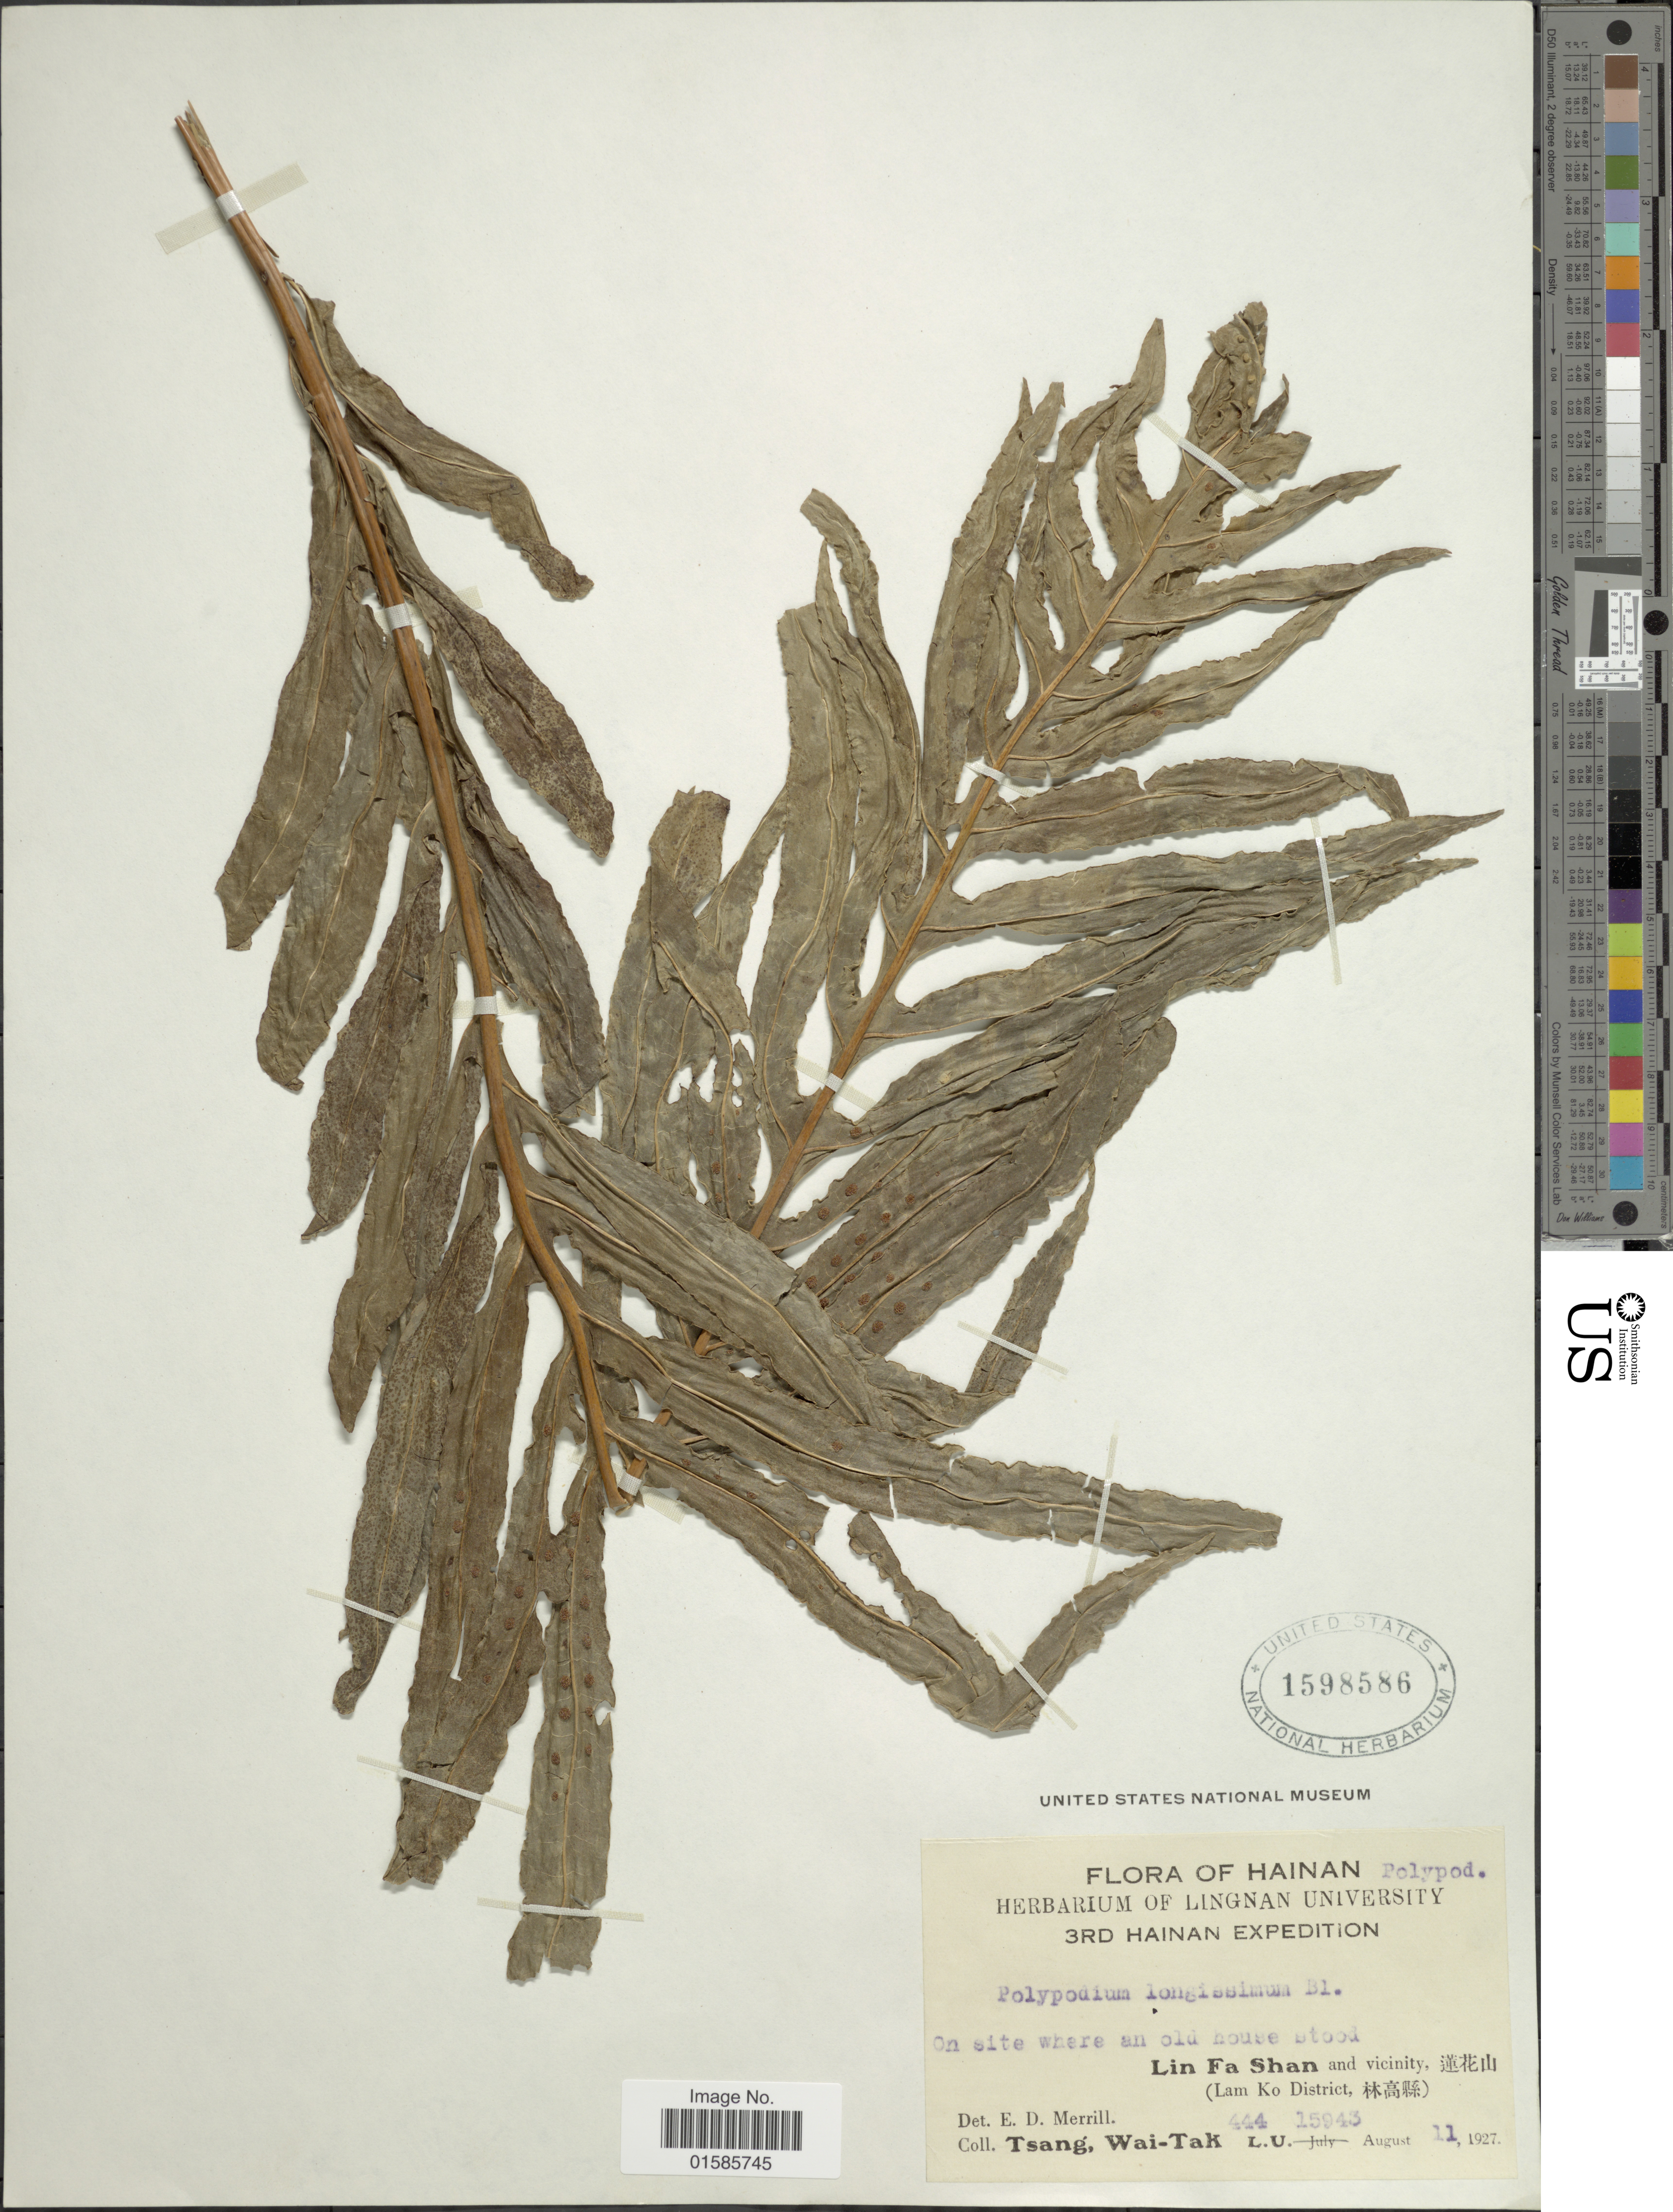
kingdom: Plantae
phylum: Tracheophyta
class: Polypodiopsida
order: Polypodiales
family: Polypodiaceae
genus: Microsorum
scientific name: Microsorum longissimum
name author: Fée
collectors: W. T. Tsang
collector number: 44/15943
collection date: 1927-08-11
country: China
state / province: Hainan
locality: Oite where an old house stoos, Lin Fa Shan and vicinity, (Lam Ko District)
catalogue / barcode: US 1598586